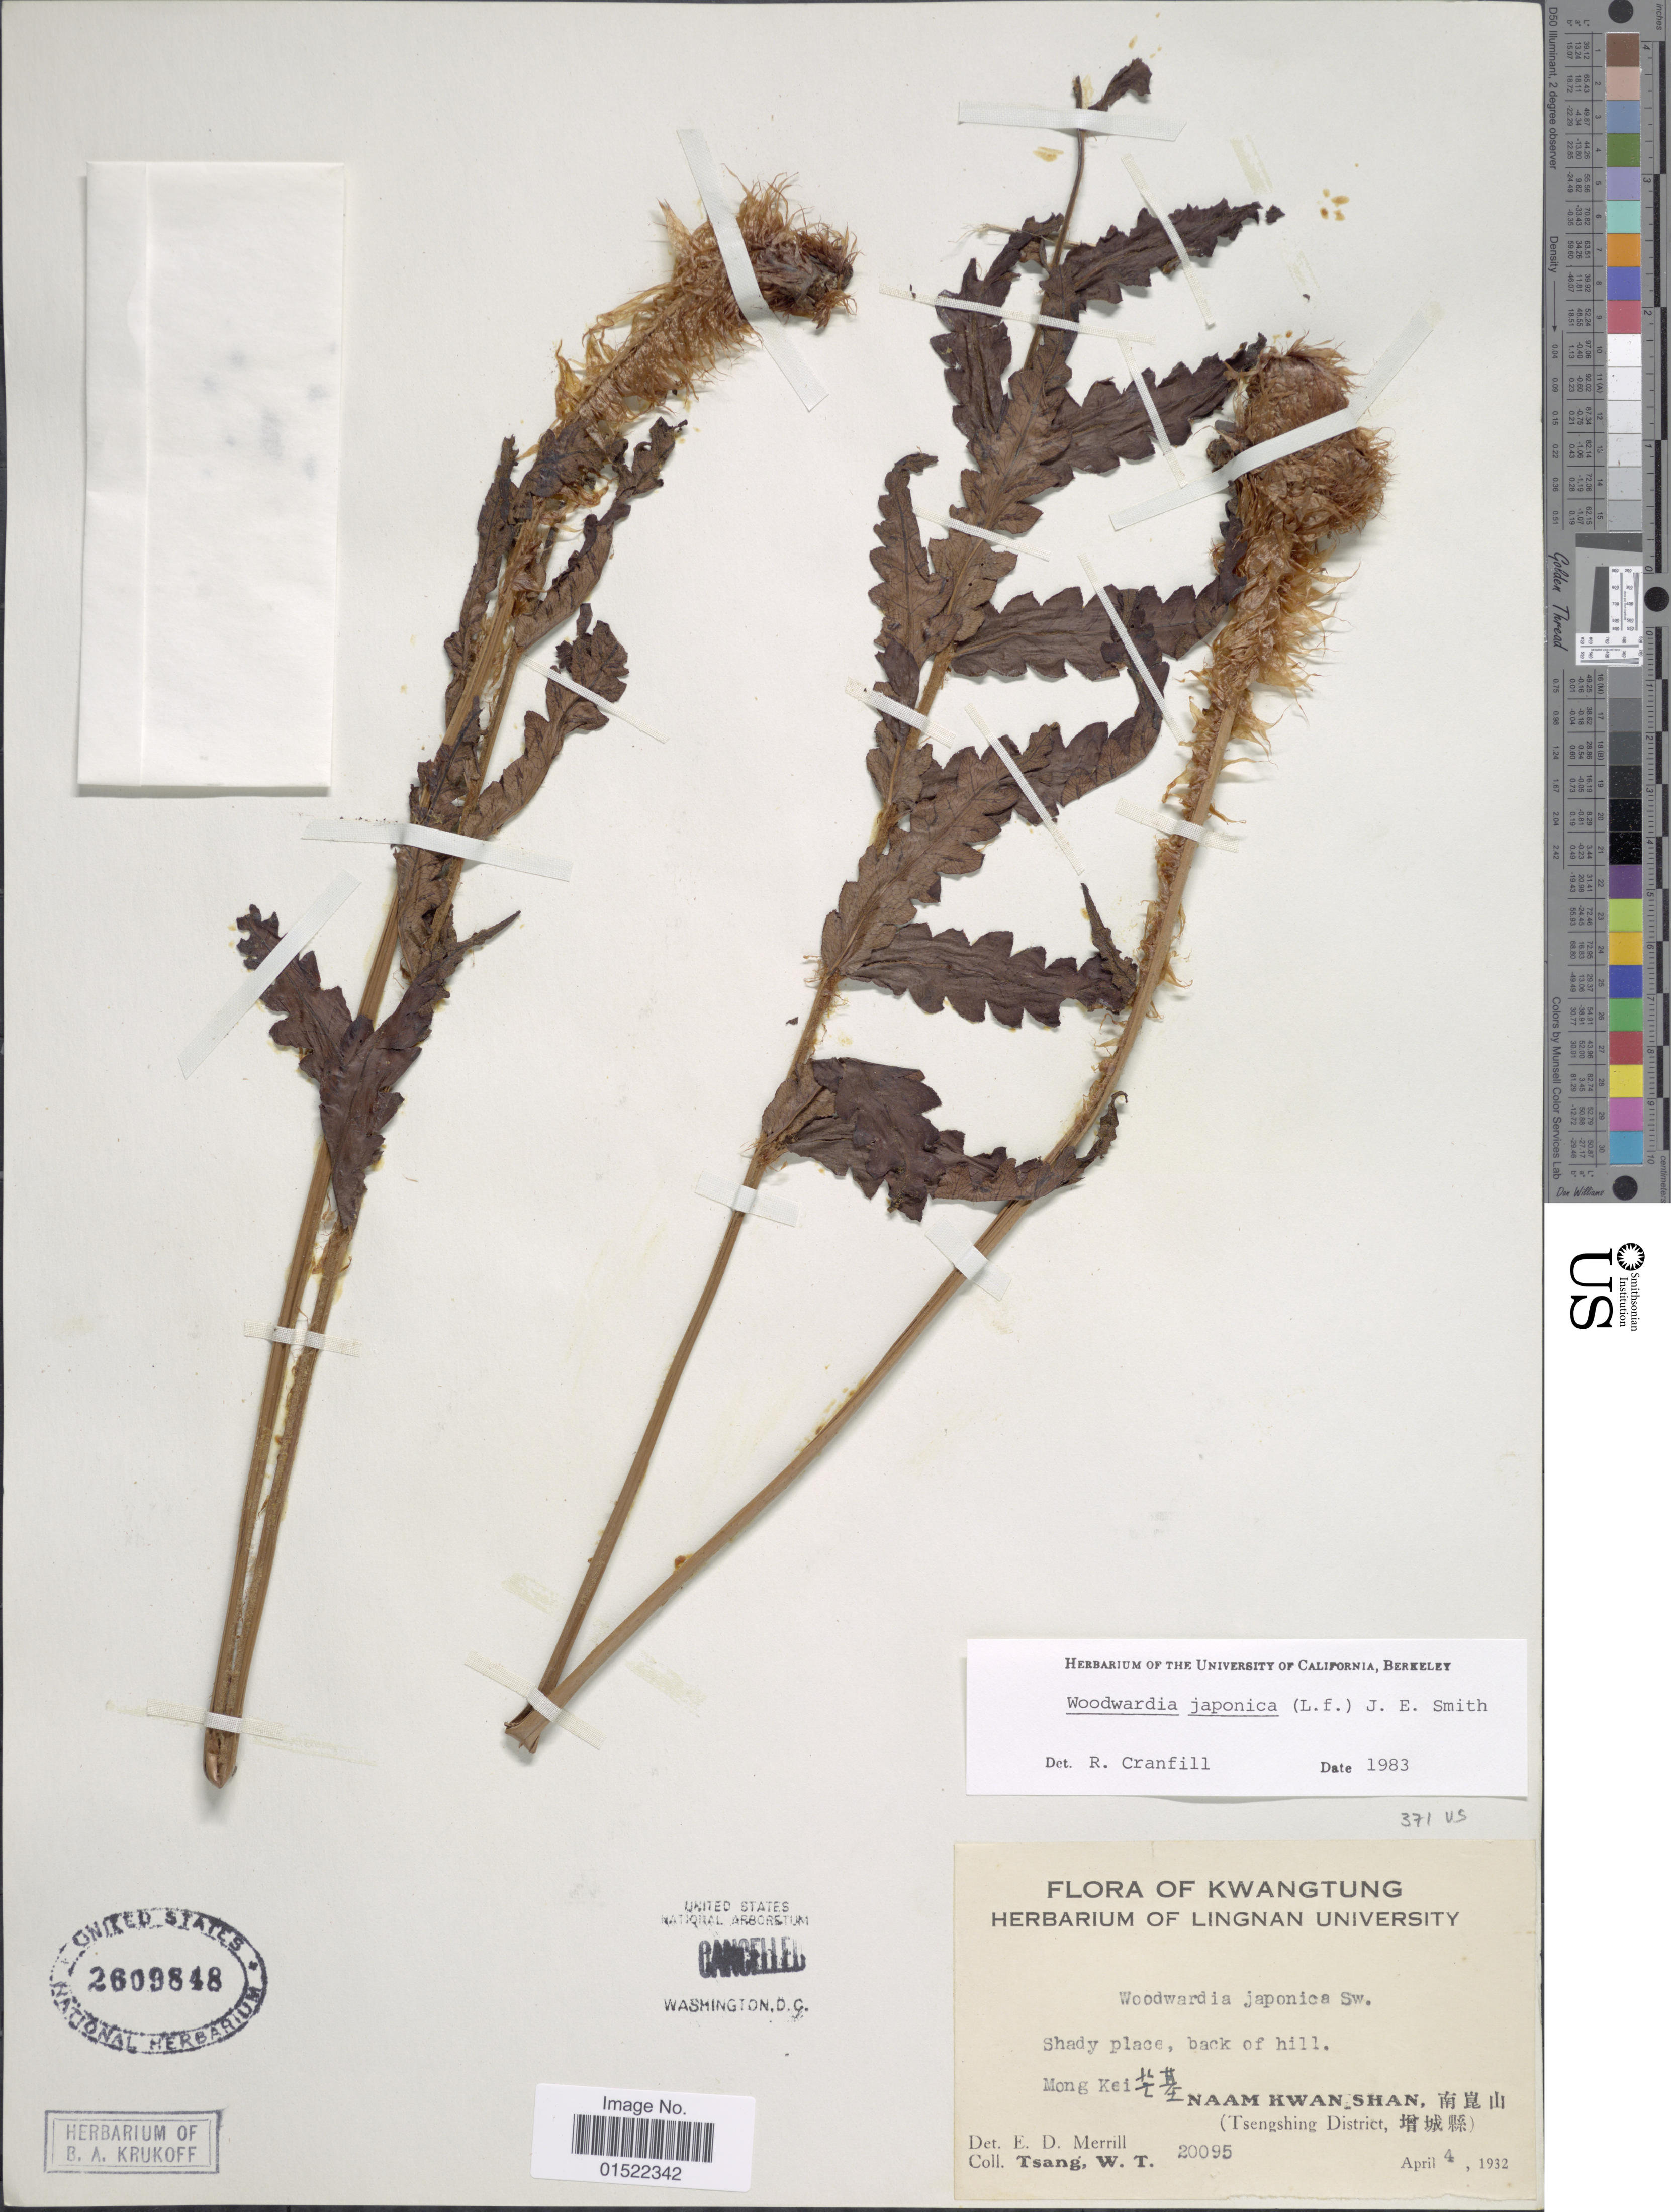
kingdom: Plantae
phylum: Tracheophyta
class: Polypodiopsida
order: Polypodiales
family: Blechnaceae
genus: Woodwardia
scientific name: Woodwardia japonica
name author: (L. f.) Sm.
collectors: W. T. Tsang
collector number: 20095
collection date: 1932-05-04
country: China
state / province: Guangdong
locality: Kwangtung, Mong Kei, Naam Kwan Shan (Tsengshing District)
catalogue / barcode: US 2609848